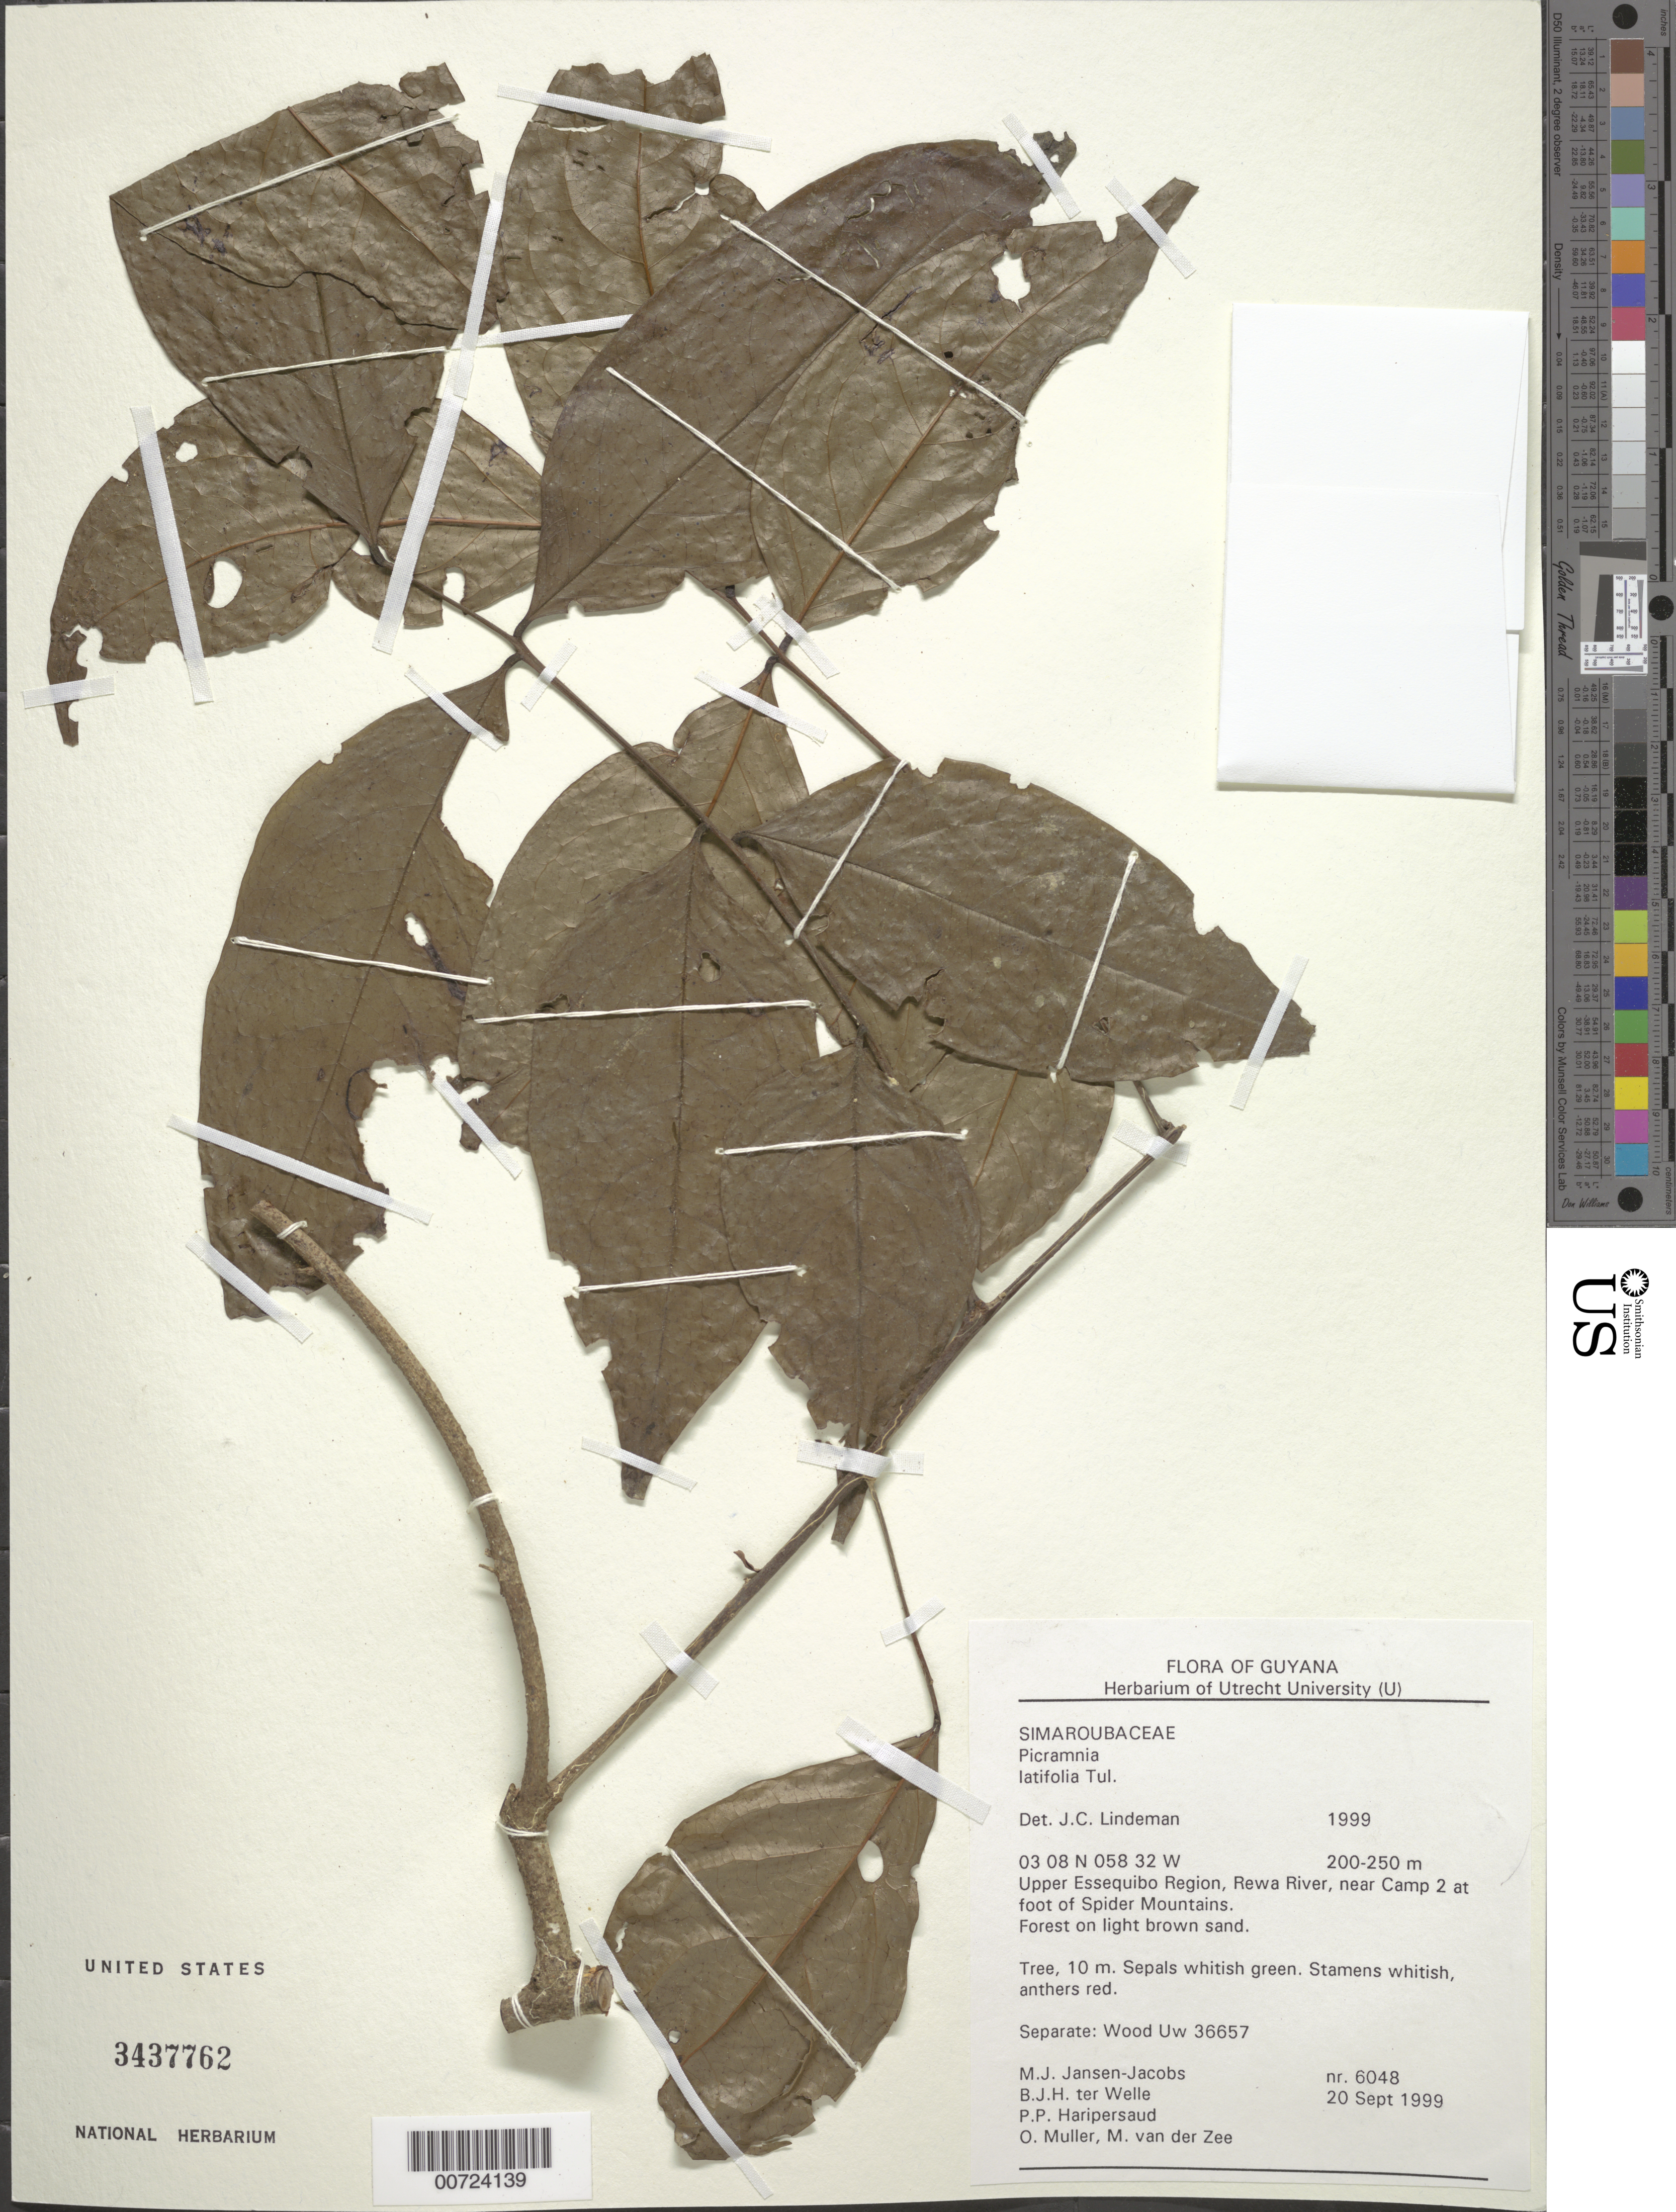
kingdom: Plantae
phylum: Tracheophyta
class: Magnoliopsida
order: Picramniales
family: Picramniaceae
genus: Picramnia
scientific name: Picramnia latifolia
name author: Tul.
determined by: Lindeman, J. C.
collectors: M. J. Jansen-Jacobs, B. Welle, P. Haripersaud, O. Muller & M. van der Zee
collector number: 6048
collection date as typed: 20-Sep-99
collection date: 1999-09-20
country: Guyana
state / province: U. Takutu-U. Essequibo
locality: Rewa River, at foot of Spider Mts., near camp 2, Upper Essequibo Region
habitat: Forest on light brown sand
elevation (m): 200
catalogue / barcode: US 3437762